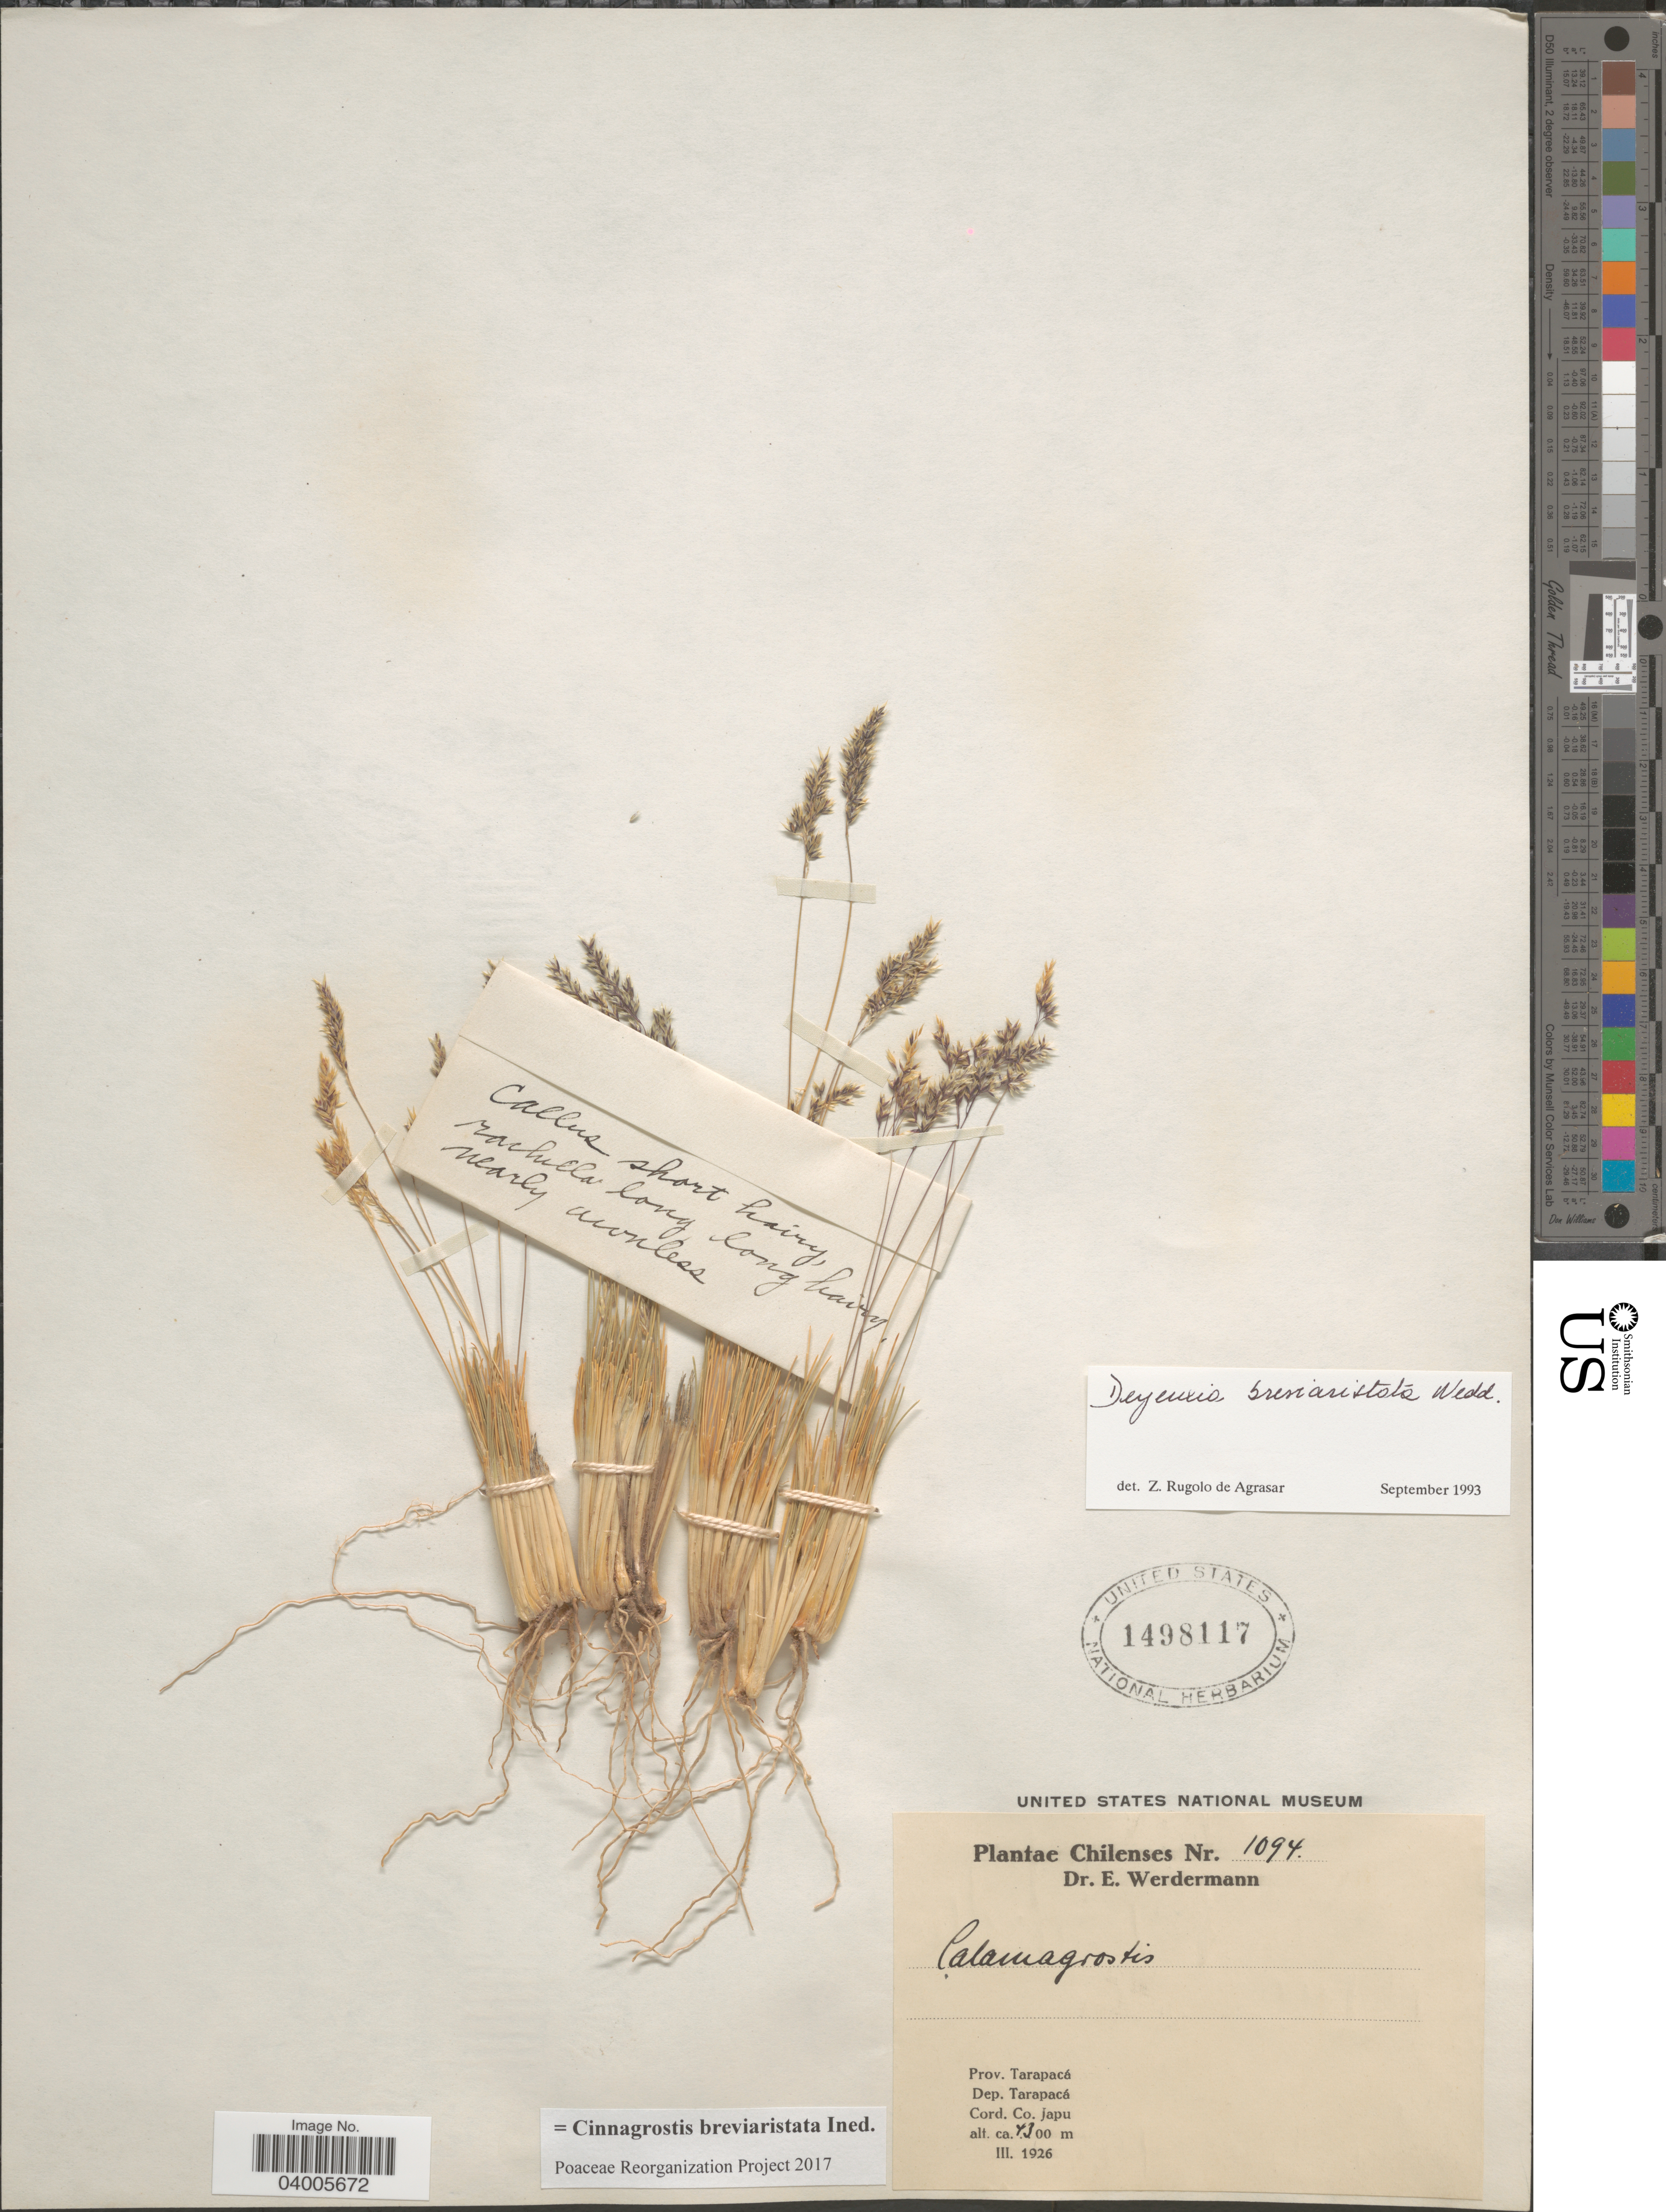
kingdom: Plantae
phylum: Tracheophyta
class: Liliopsida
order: Poales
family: Poaceae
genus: Cinnagrostis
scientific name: Cinnagrostis breviaristata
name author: (Wedd.) P.M. Peterson et al.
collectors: E. Wedermann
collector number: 1094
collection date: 1926-03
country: Chile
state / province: Tarapacá (I)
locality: Dep. Tarapacá. Cord. Co. japu.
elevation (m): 4300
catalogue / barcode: US 1498117